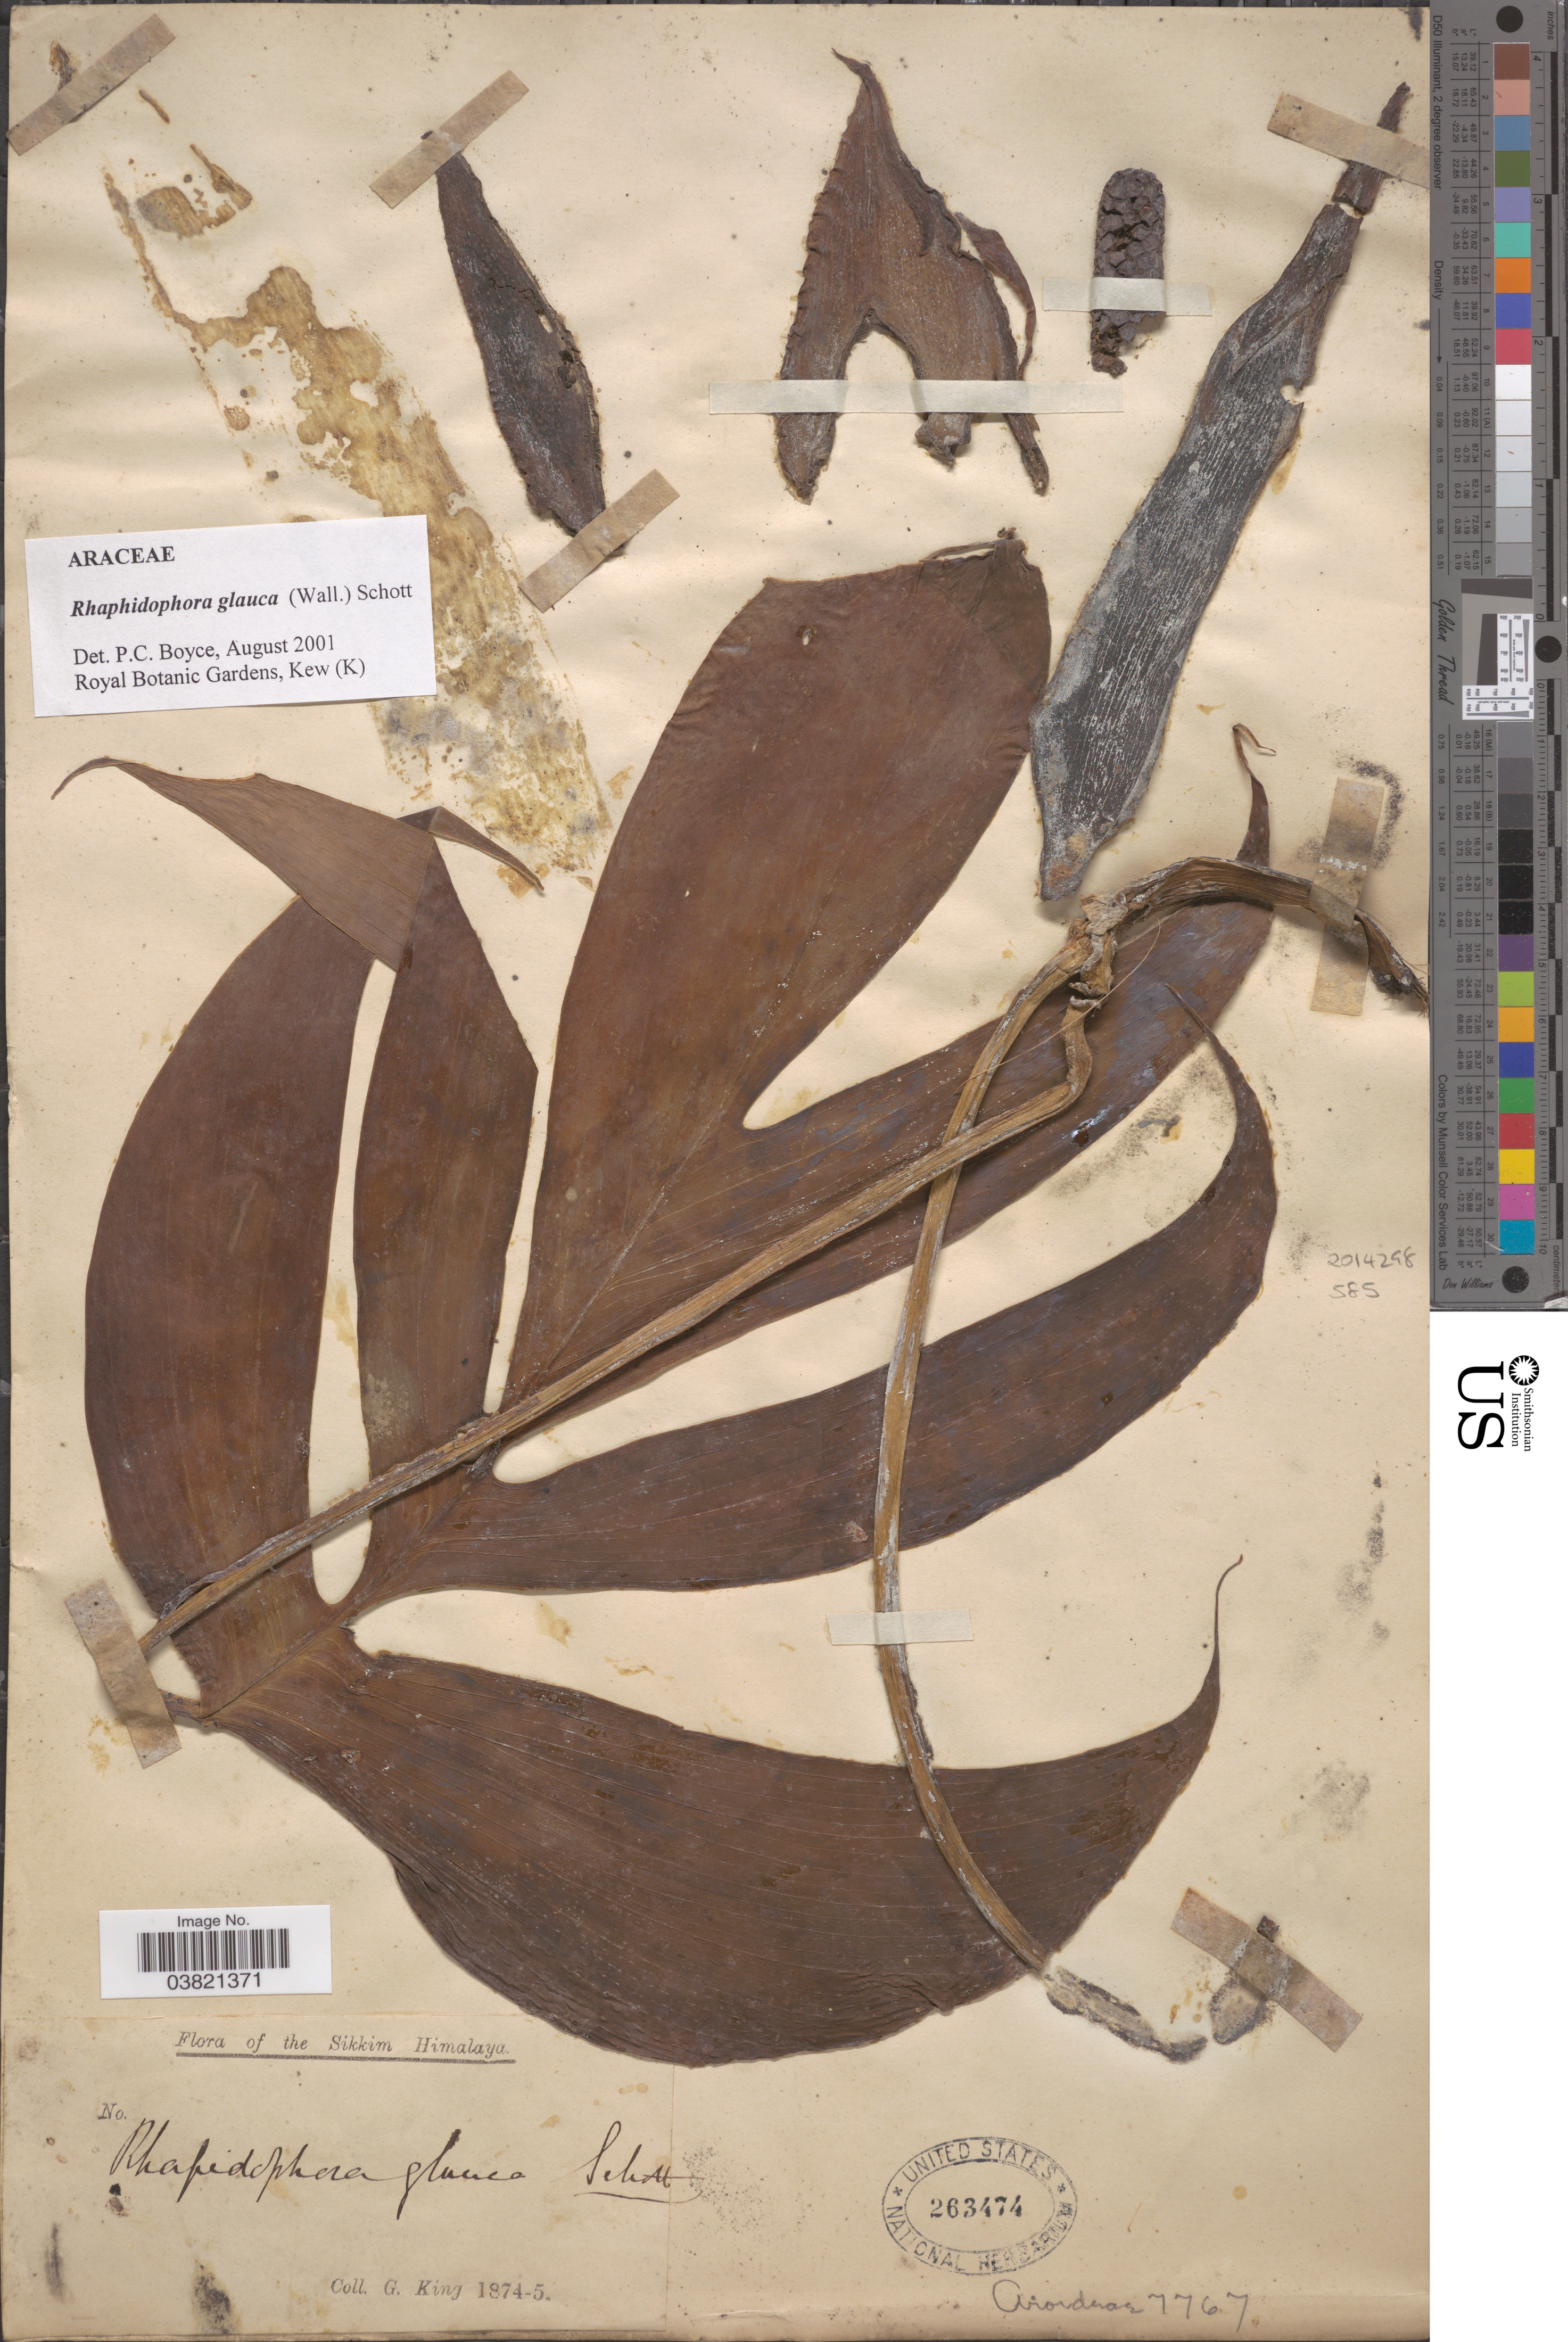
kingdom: Plantae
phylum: Tracheophyta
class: Liliopsida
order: Alismatales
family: Araceae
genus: Rhaphidophora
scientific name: Rhaphidophora glauca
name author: (Wall.) Schott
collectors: G. King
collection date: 1874/1875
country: India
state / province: Sikkim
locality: The Sikkim Himalaya.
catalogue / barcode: US 263474